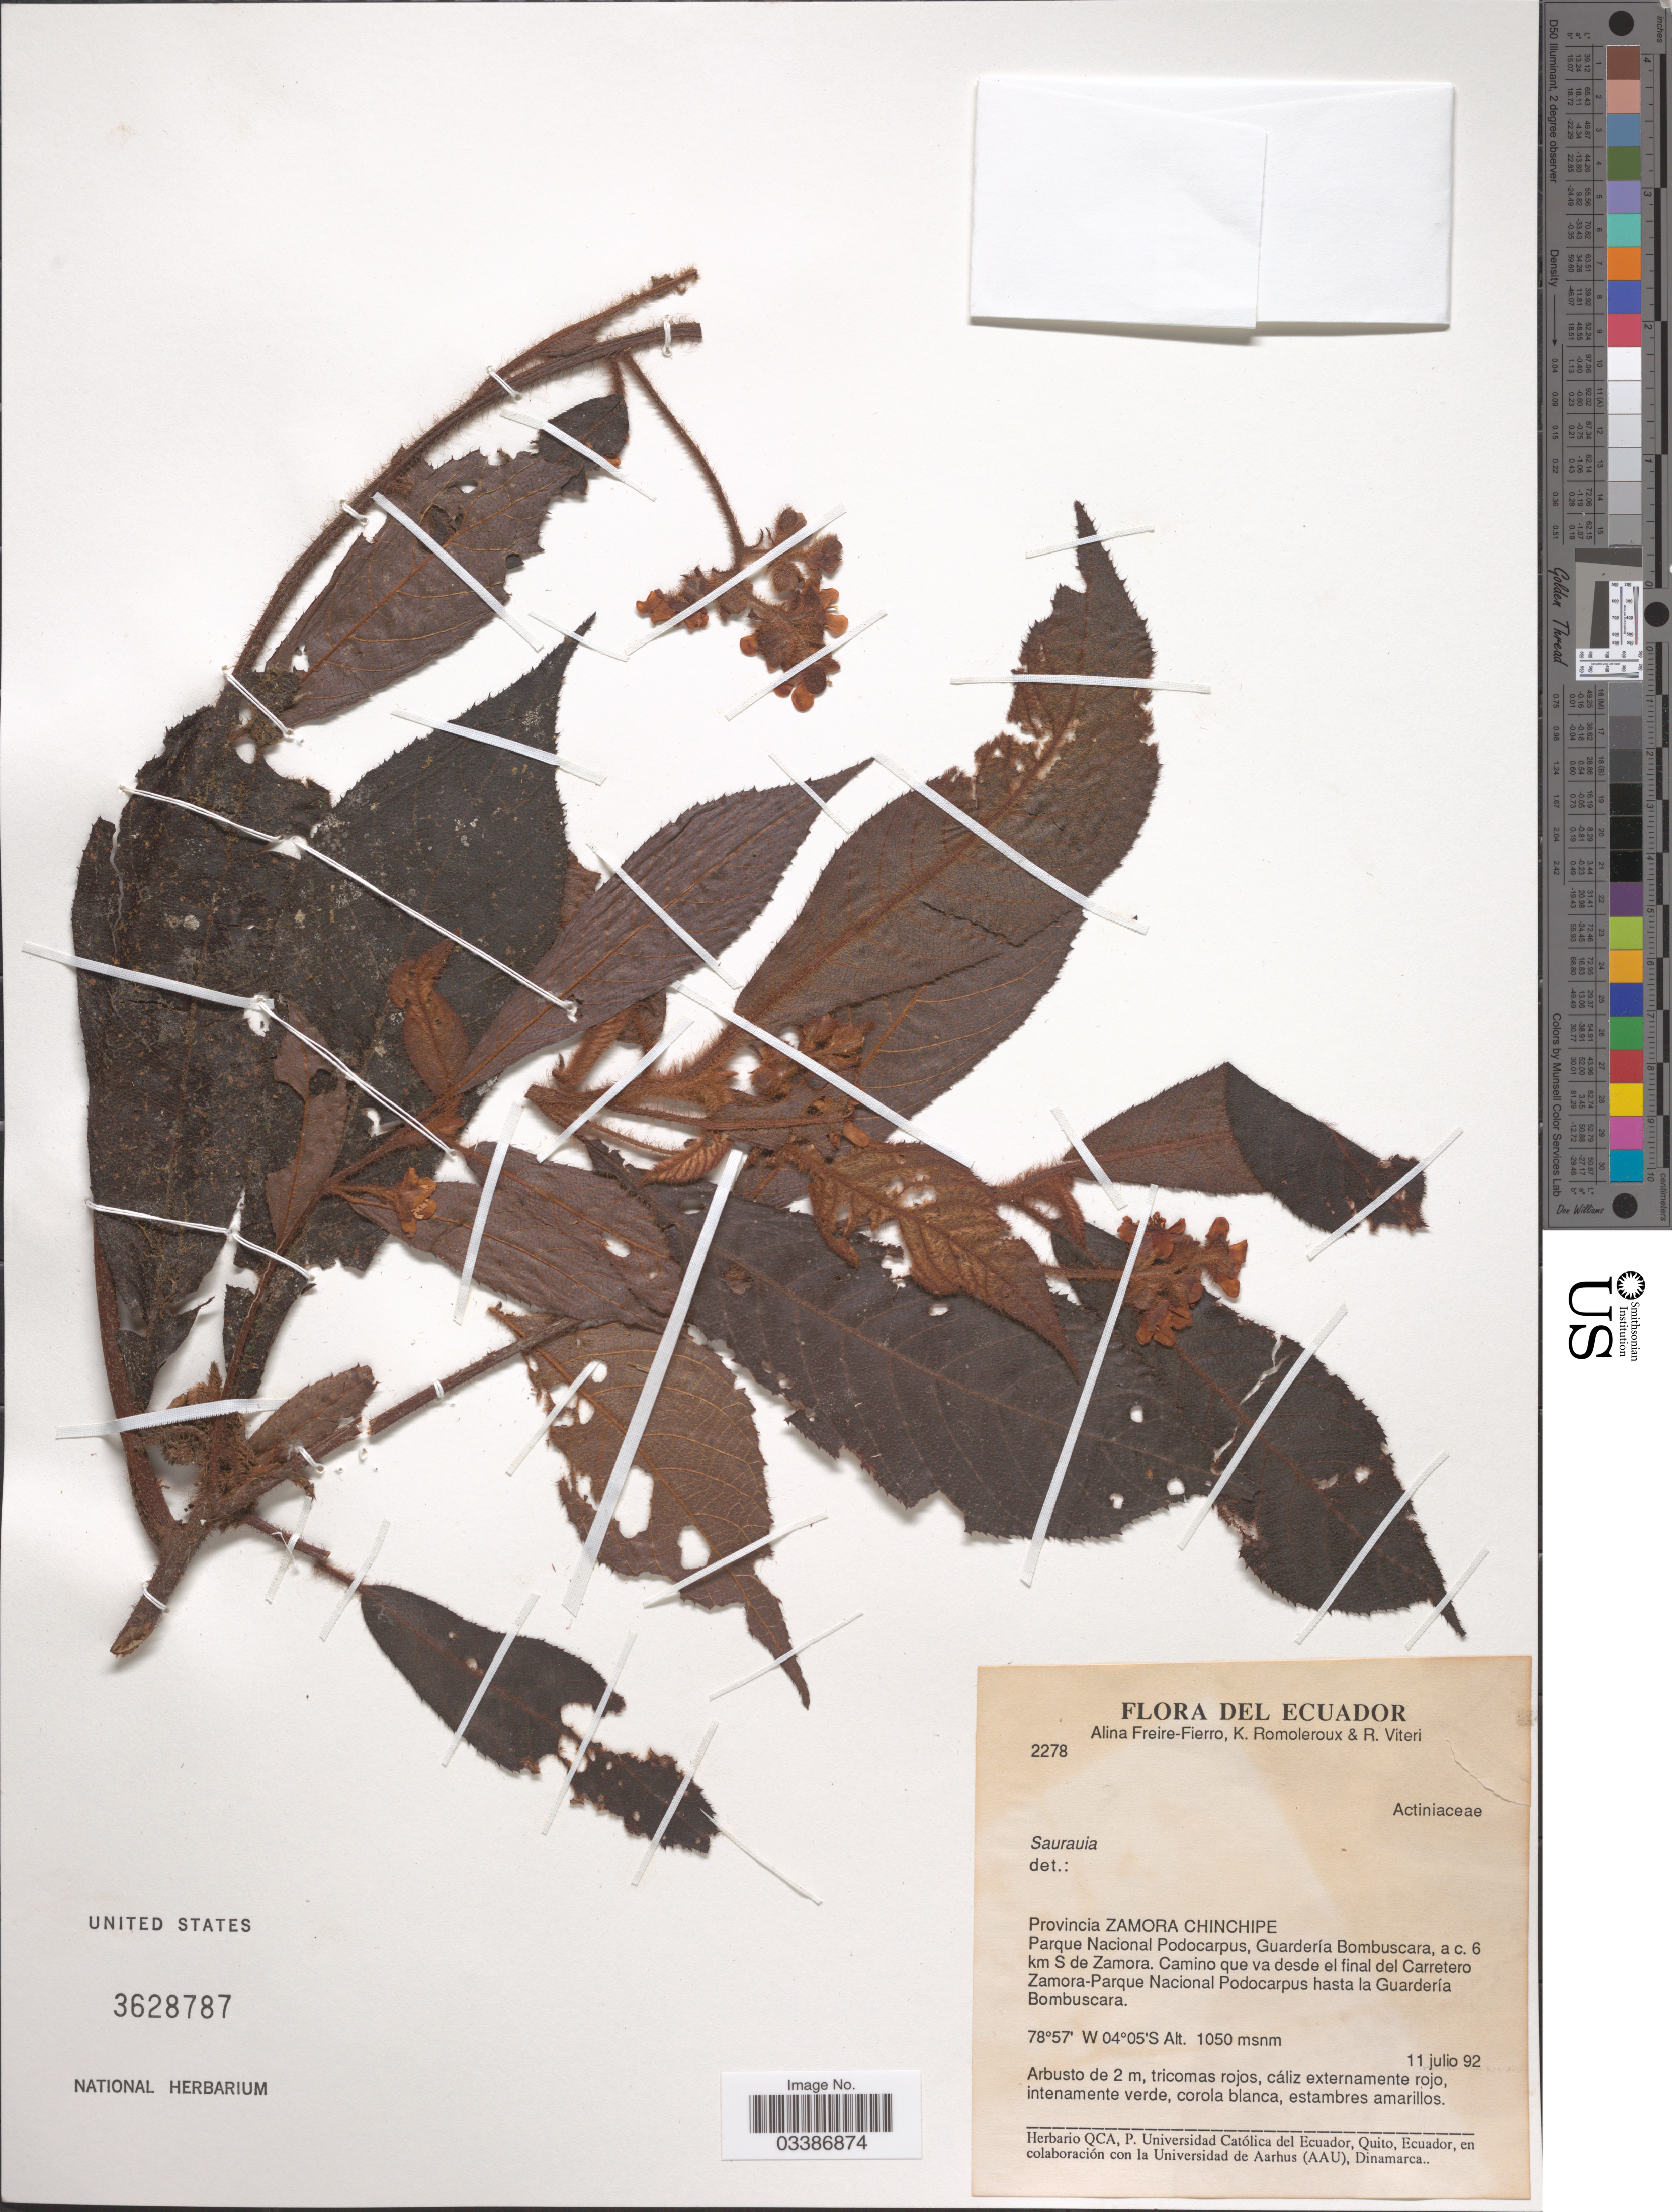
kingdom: Plantae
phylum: Tracheophyta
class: Magnoliopsida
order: Ericales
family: Actinidiaceae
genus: Saurauia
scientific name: Saurauia sp.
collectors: A. Freire-Fierro, K. Romoleroux & R. Viteri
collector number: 2278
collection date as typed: Transcribed d/m/y: 11/7/92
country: Ecuador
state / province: Zamora-Chinchipe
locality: Parque Nacional Podocarpus, Guardería Bombuscara, a c. 6 km S de Zamora. Camino que va desde el final del Carretero Zamora-Parque Nacional Podocarpus hasta la Guardería Bombuscara.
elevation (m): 1050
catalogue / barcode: US 3628787